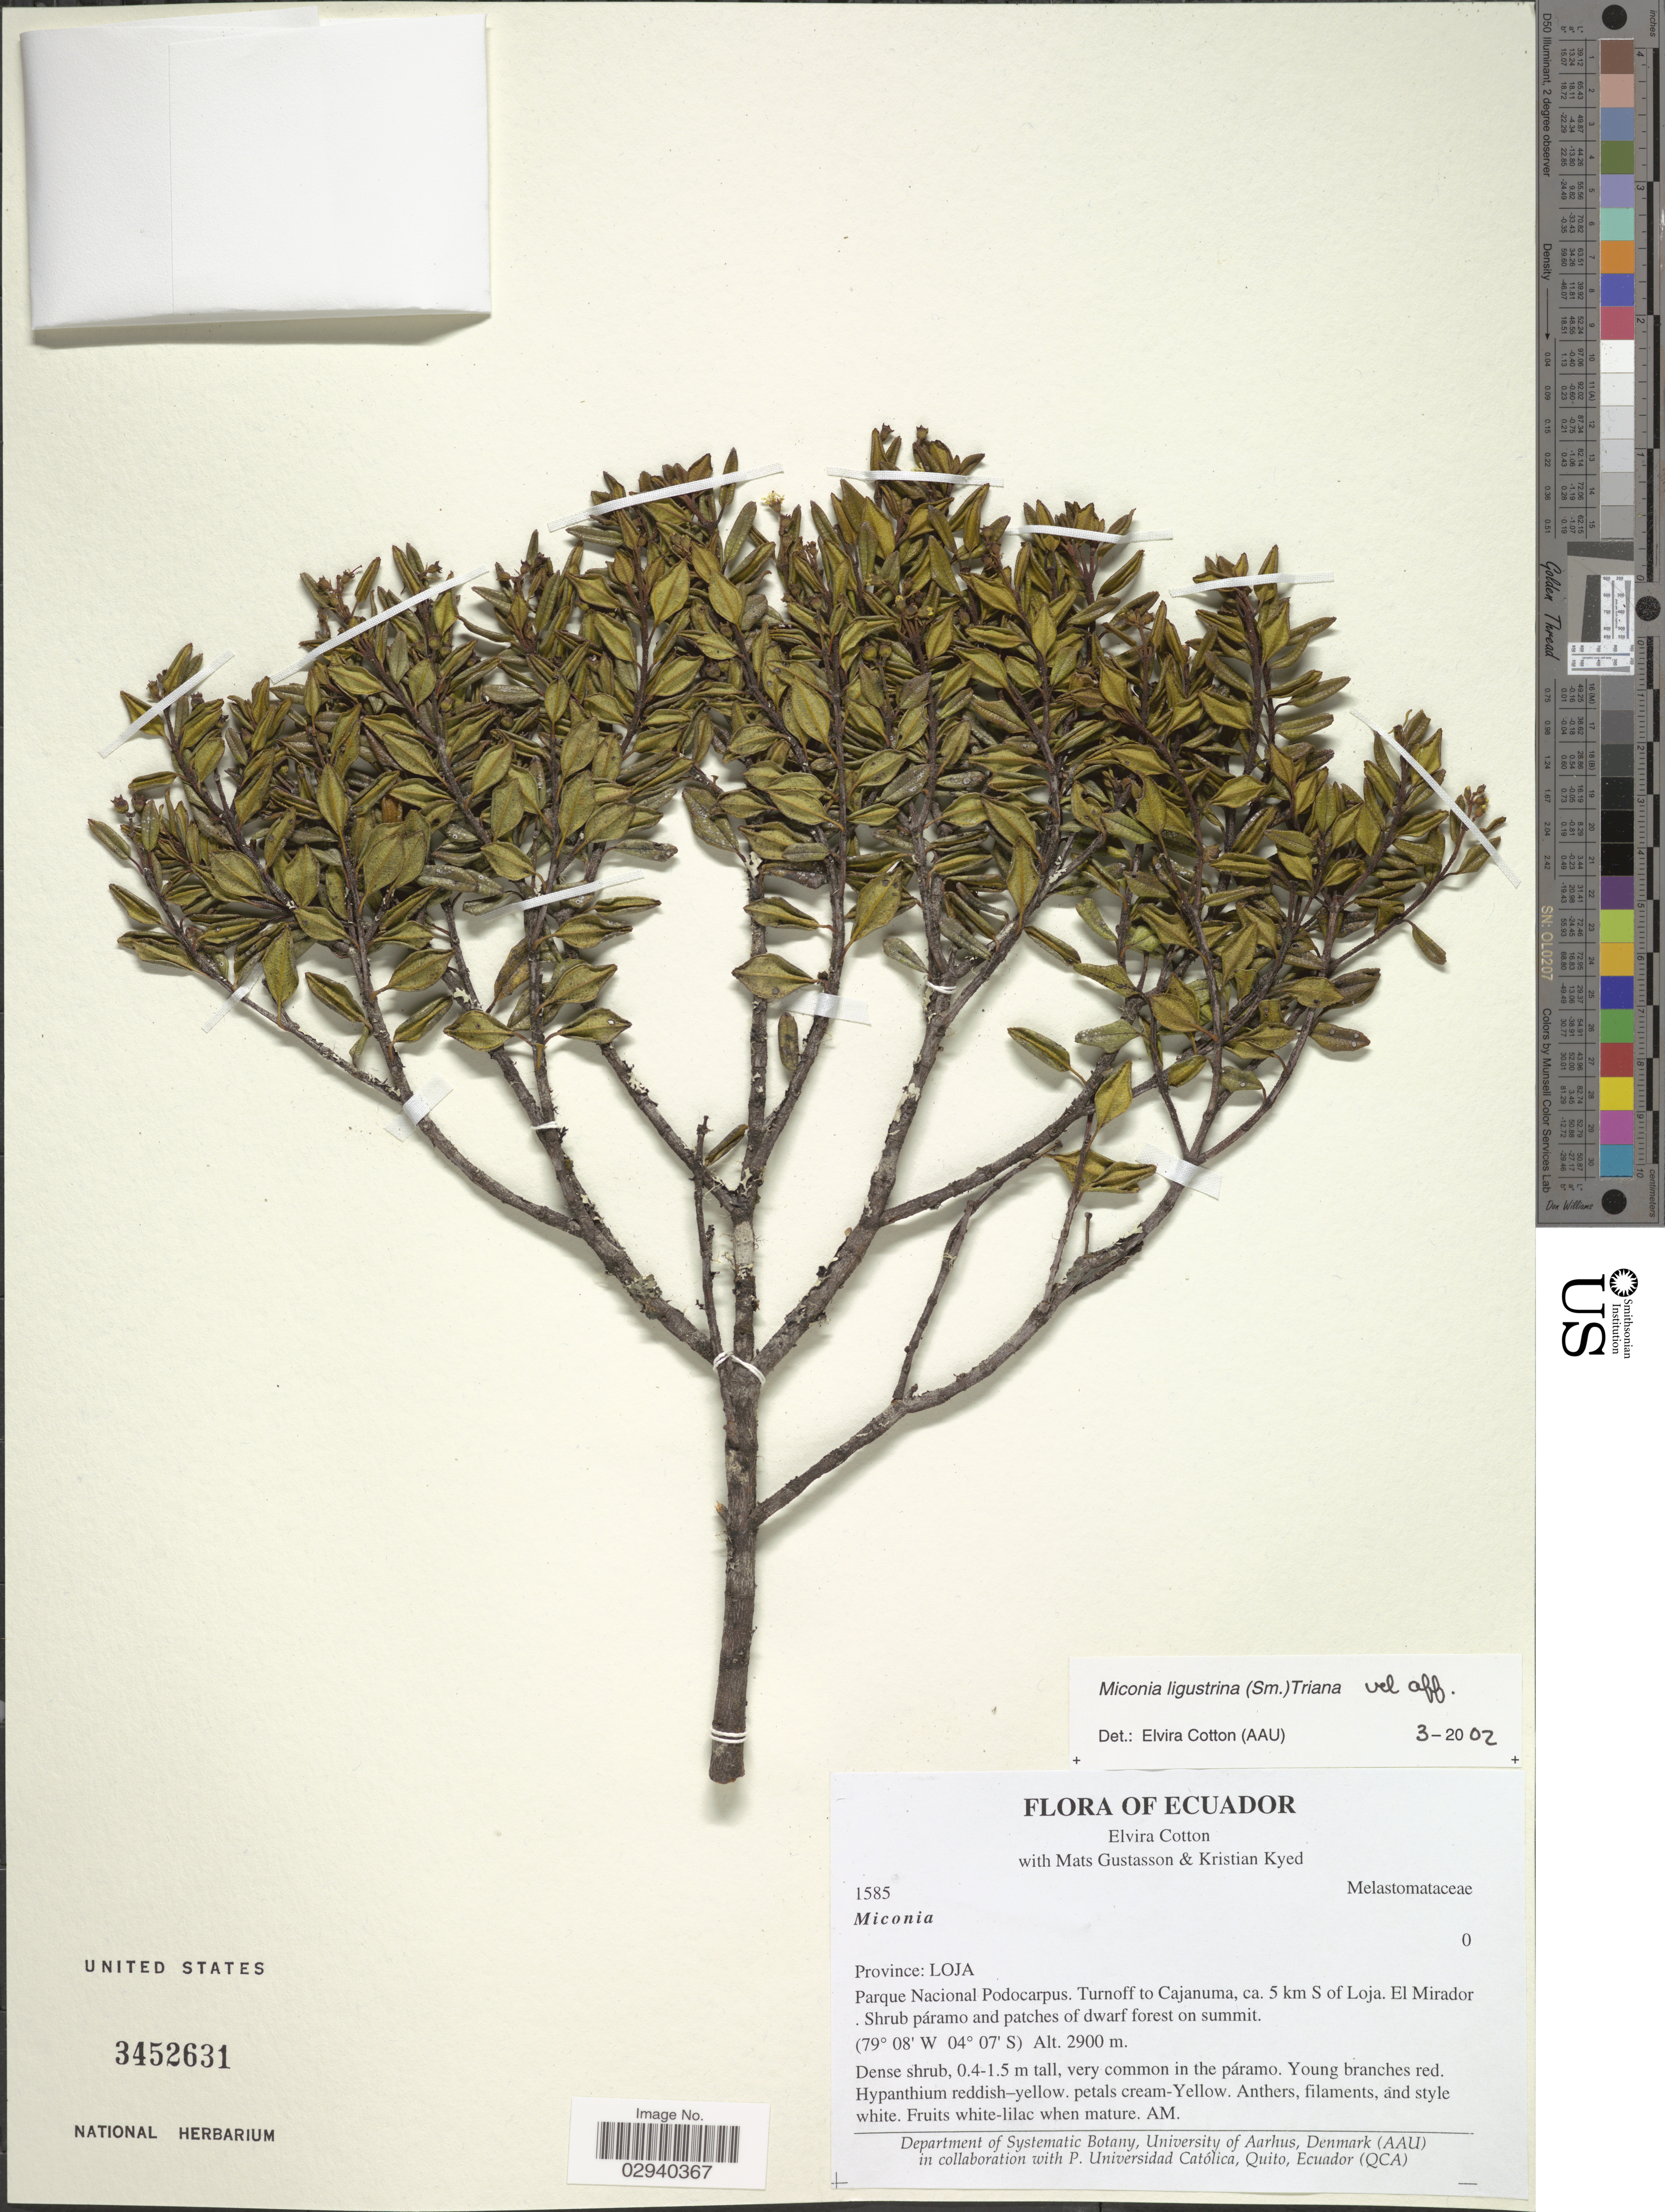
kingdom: Plantae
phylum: Tracheophyta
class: Magnoliopsida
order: Myrtales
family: Melastomataceae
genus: Miconia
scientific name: Miconia ligustrina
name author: (Sw.) Triana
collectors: E. Cotton, M. Gustasson & K. Kyed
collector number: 1585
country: Ecuador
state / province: Loja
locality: Parque Nacional Podocarpus. Turnoff to Cajanuma, ca. 5 km S of Loja. El Mirador.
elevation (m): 2900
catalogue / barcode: US 3452631